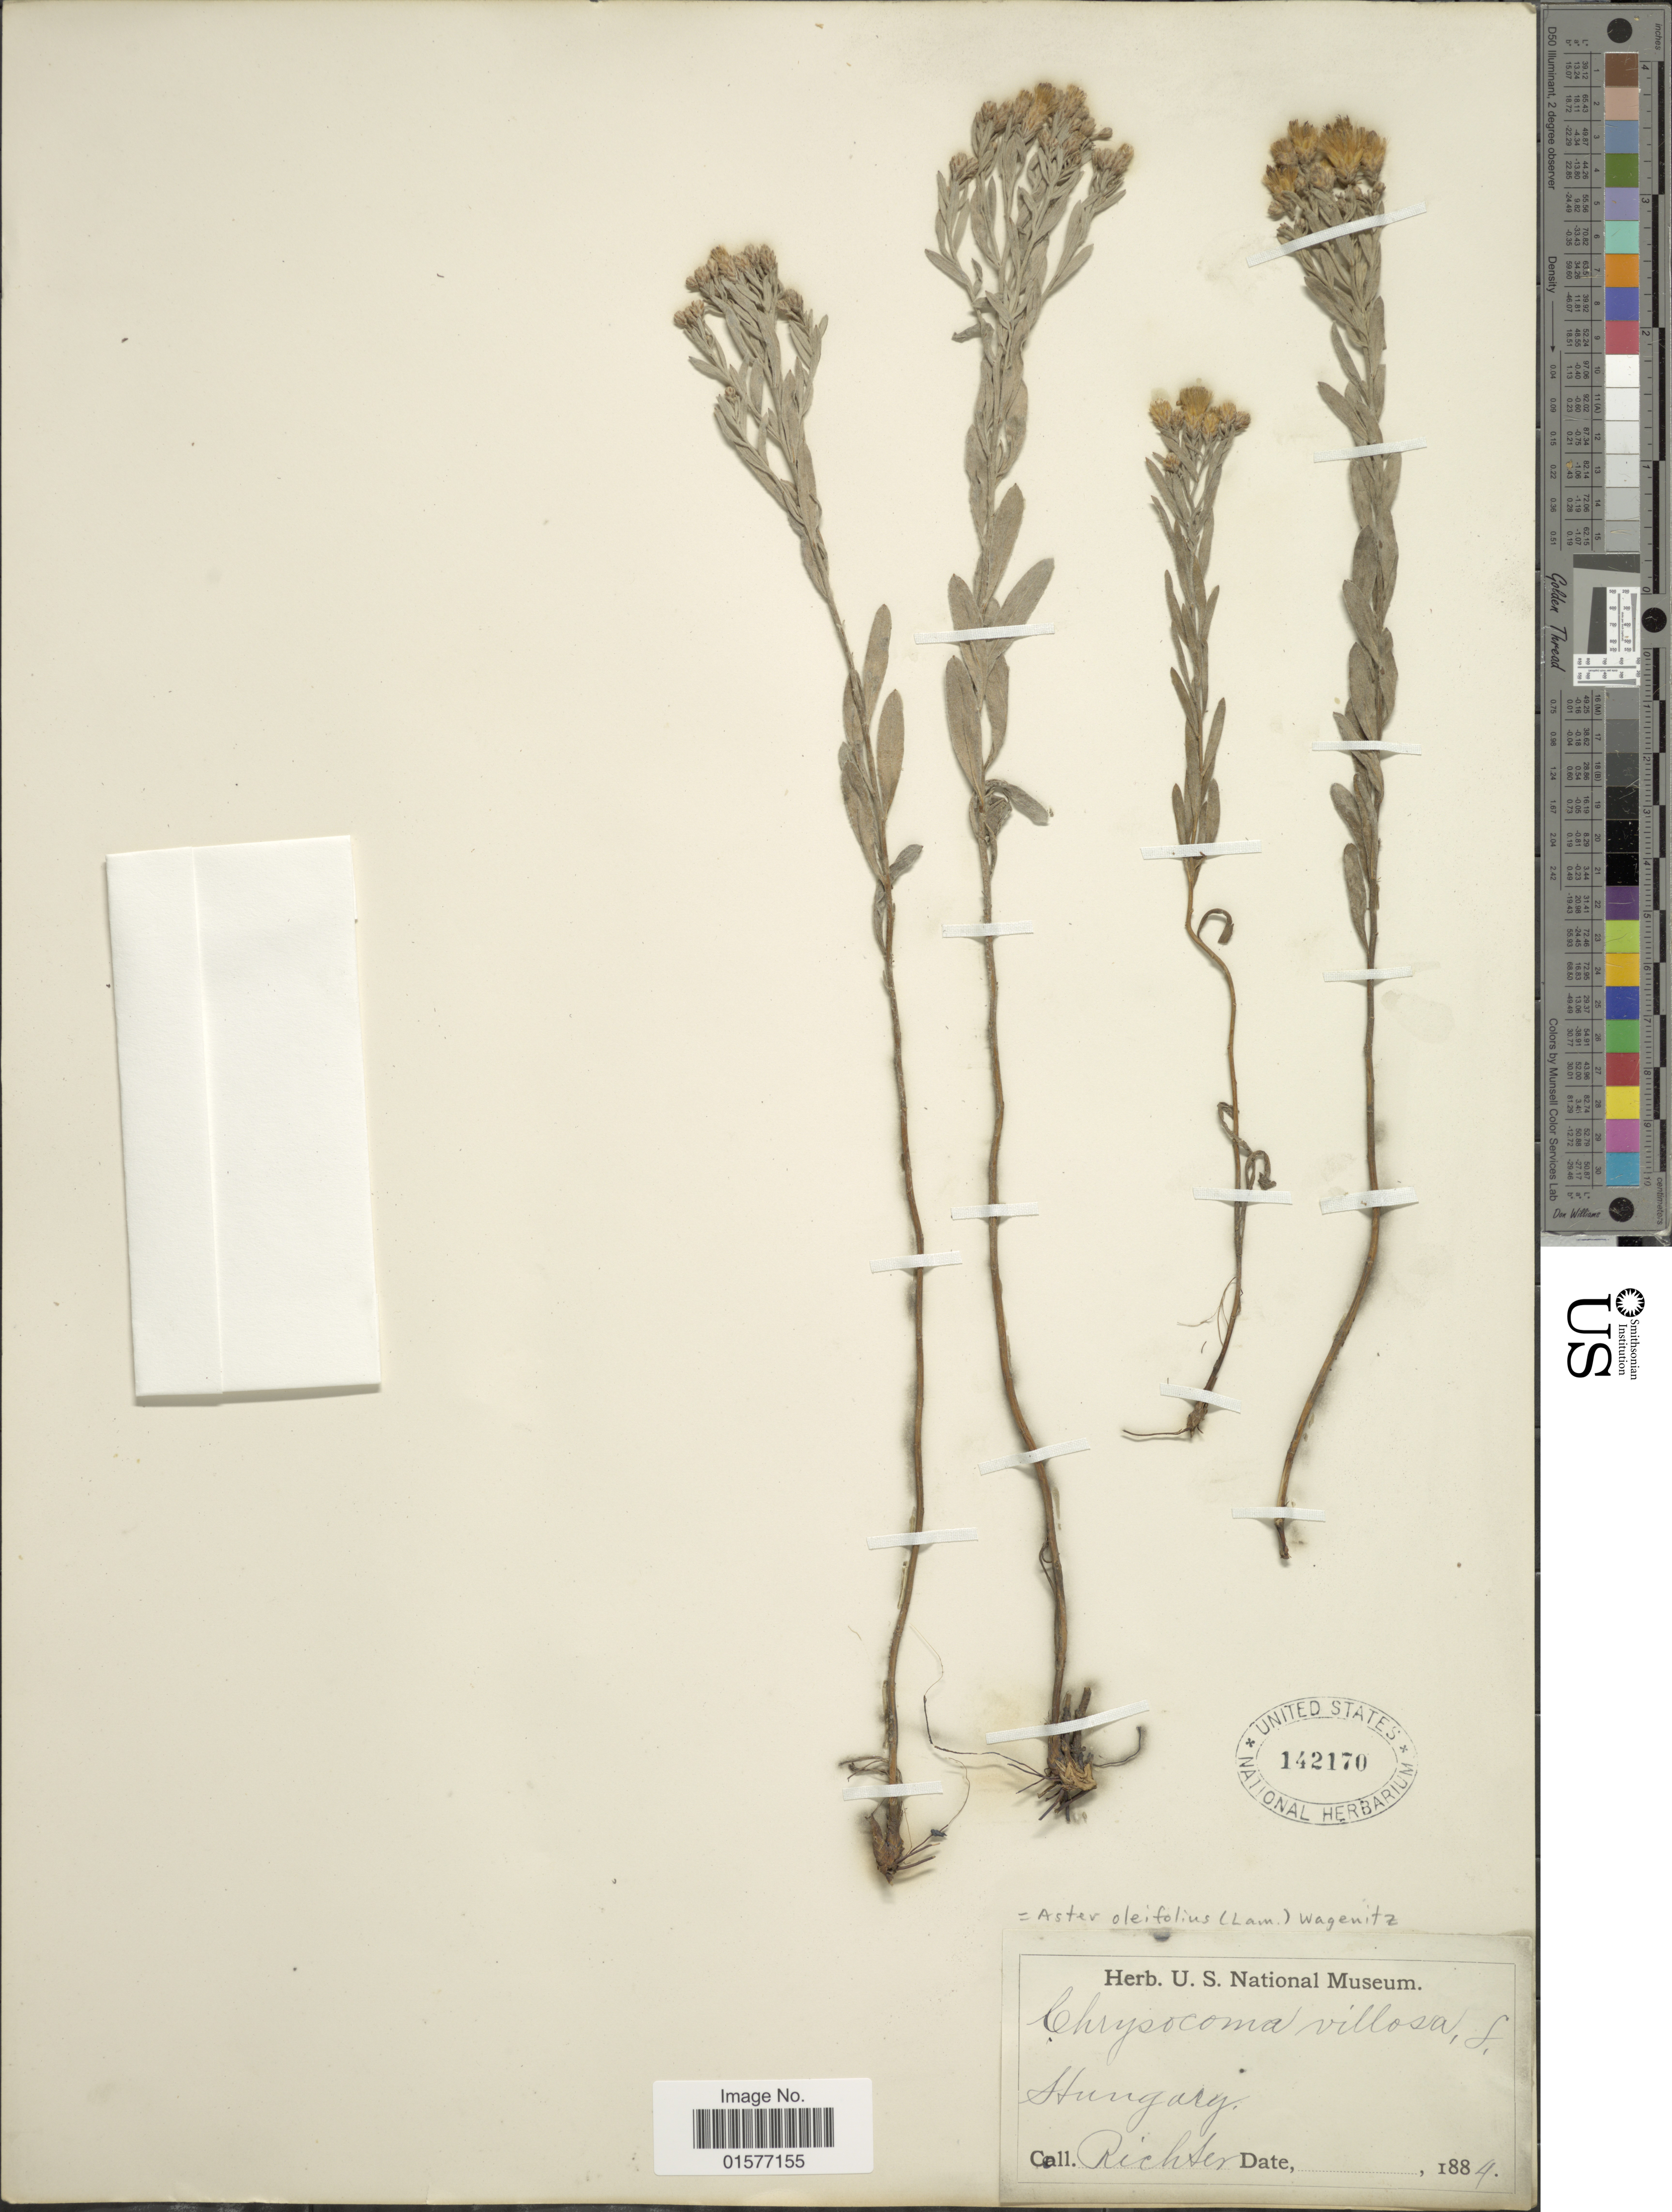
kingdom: Plantae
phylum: Tracheophyta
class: Magnoliopsida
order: Asterales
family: Asteraceae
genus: Linosyris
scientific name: Linosyris villosa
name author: (L.) DC.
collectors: -- Richter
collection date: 1884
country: Hungary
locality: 142170